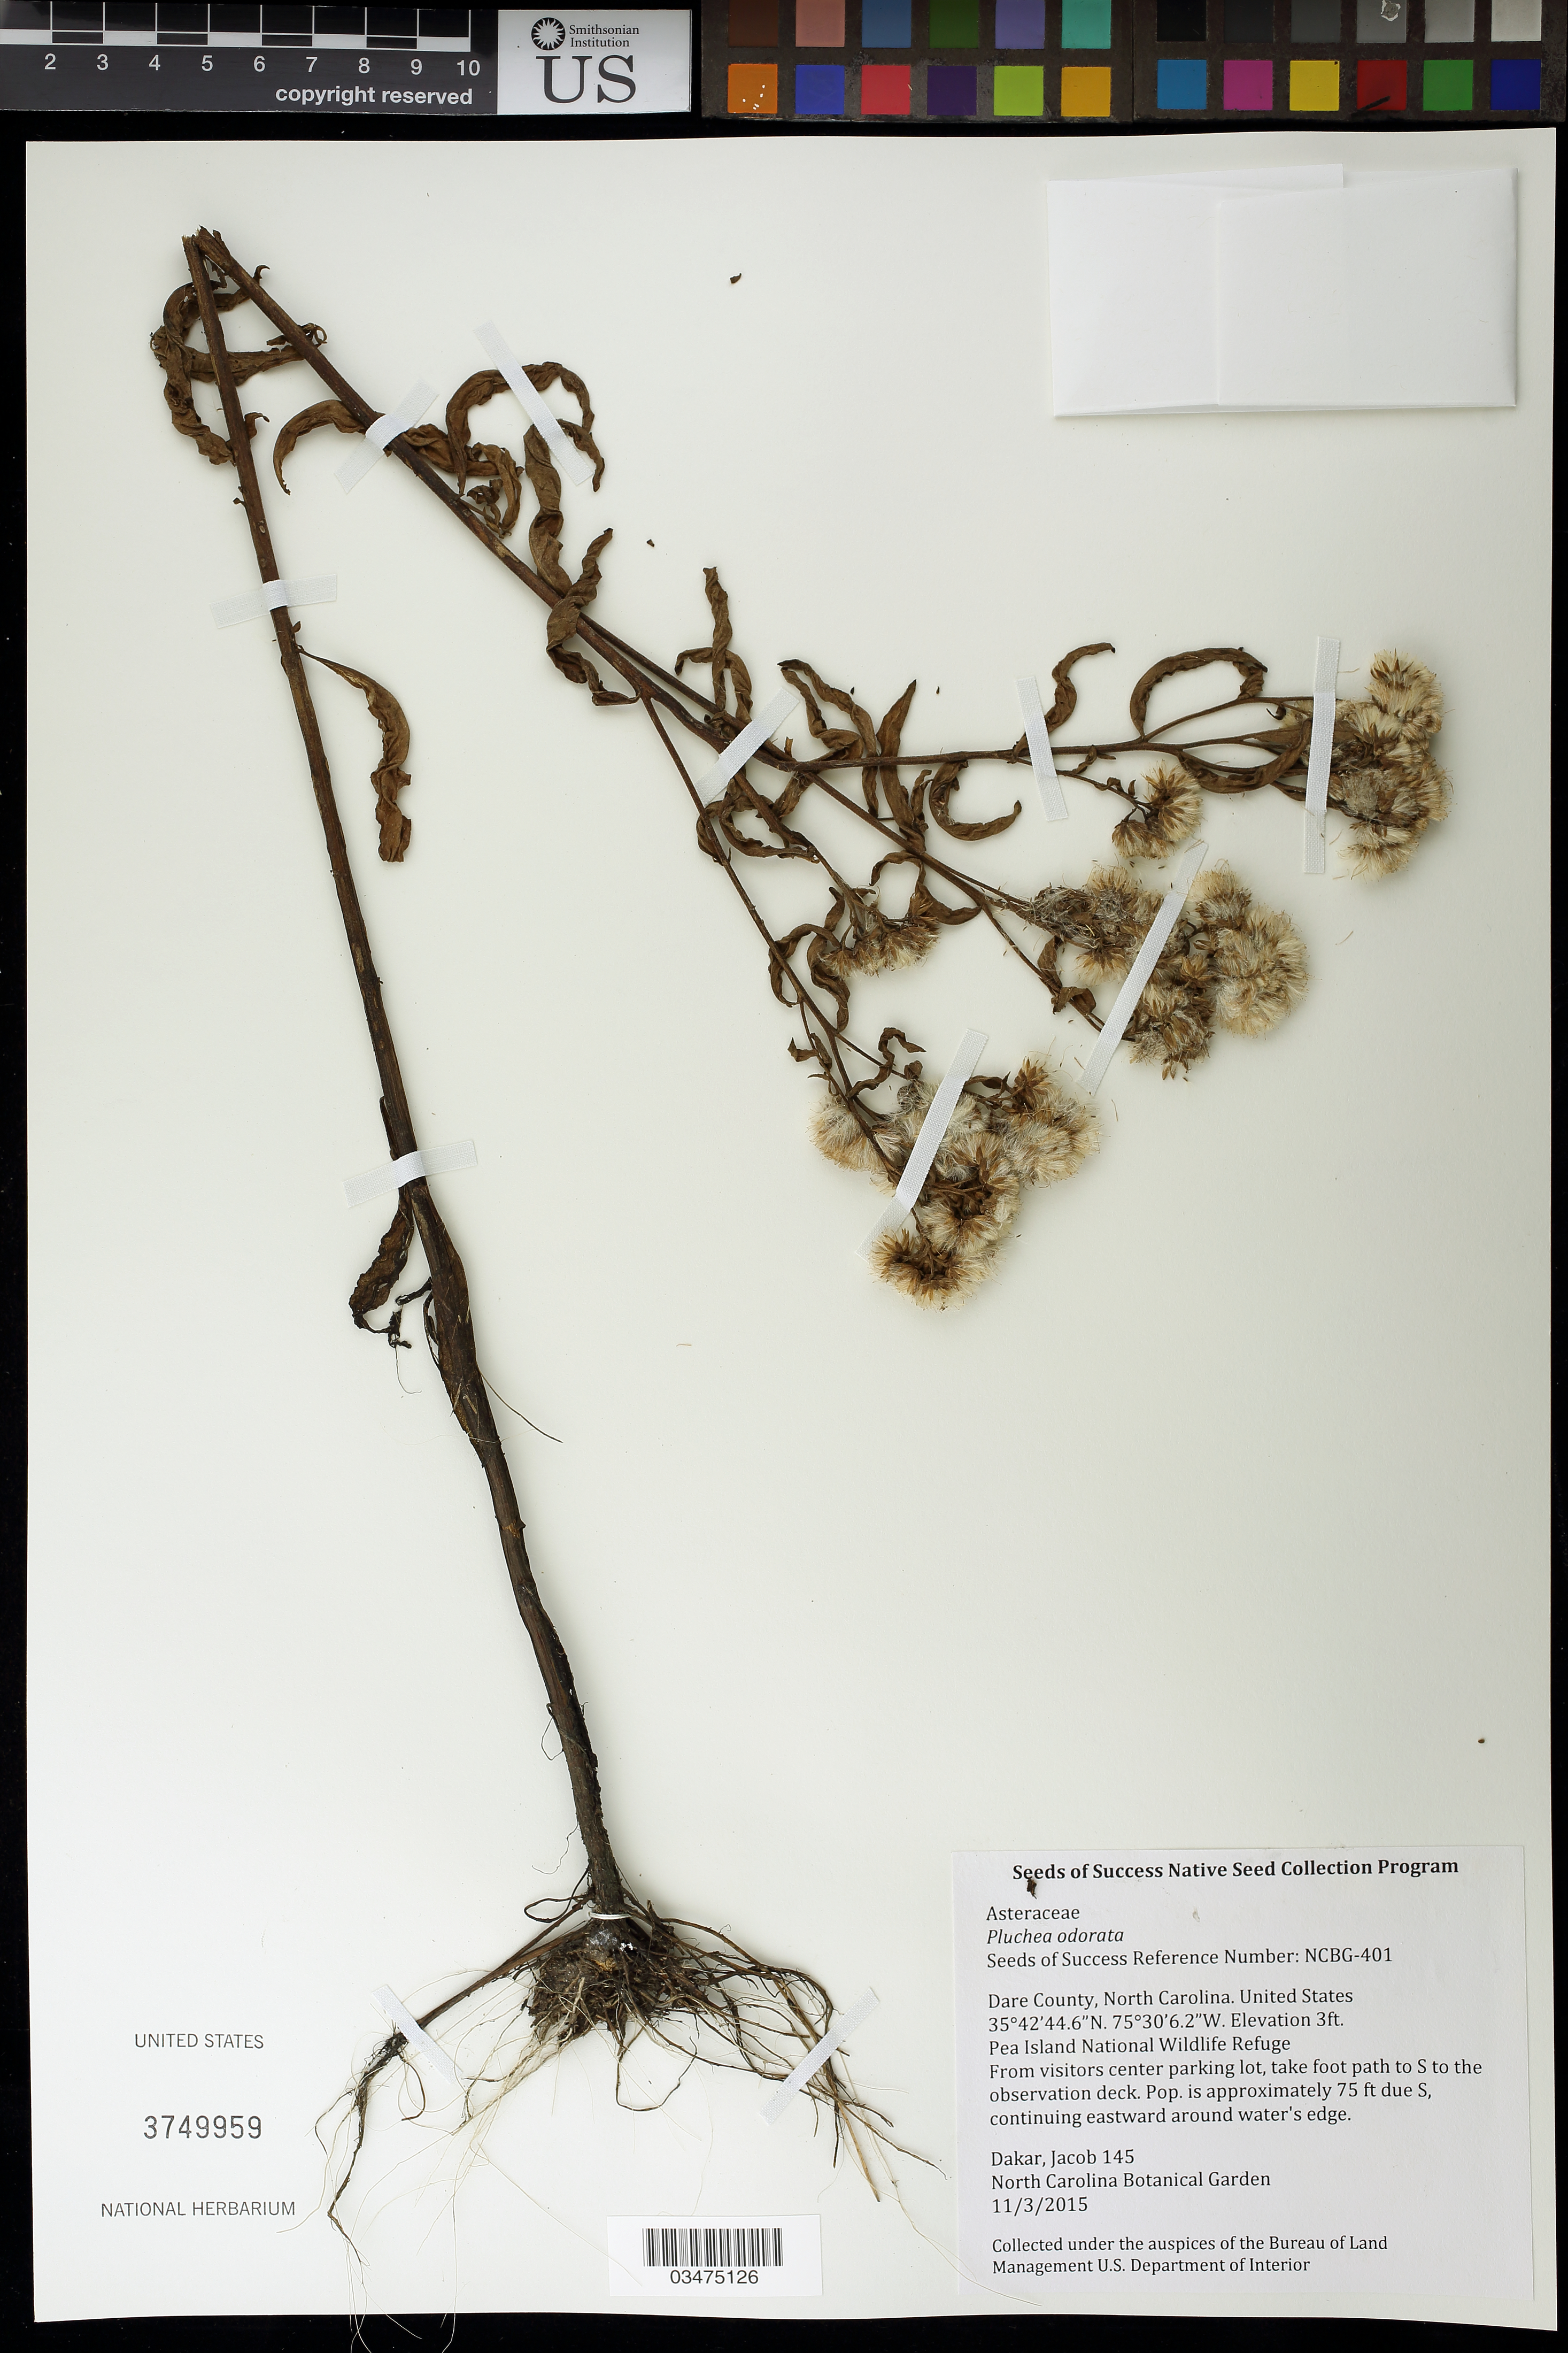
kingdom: Plantae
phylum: Tracheophyta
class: Magnoliopsida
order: Asterales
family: Asteraceae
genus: Pluchea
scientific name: Pluchea odorata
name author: (L.) Cass.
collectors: J. Dakar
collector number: NCBG-401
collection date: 2015-11-03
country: United States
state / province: North Carolina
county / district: Dare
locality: Pea Island National Wildlife Refuge.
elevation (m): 1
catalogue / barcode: US 3749959